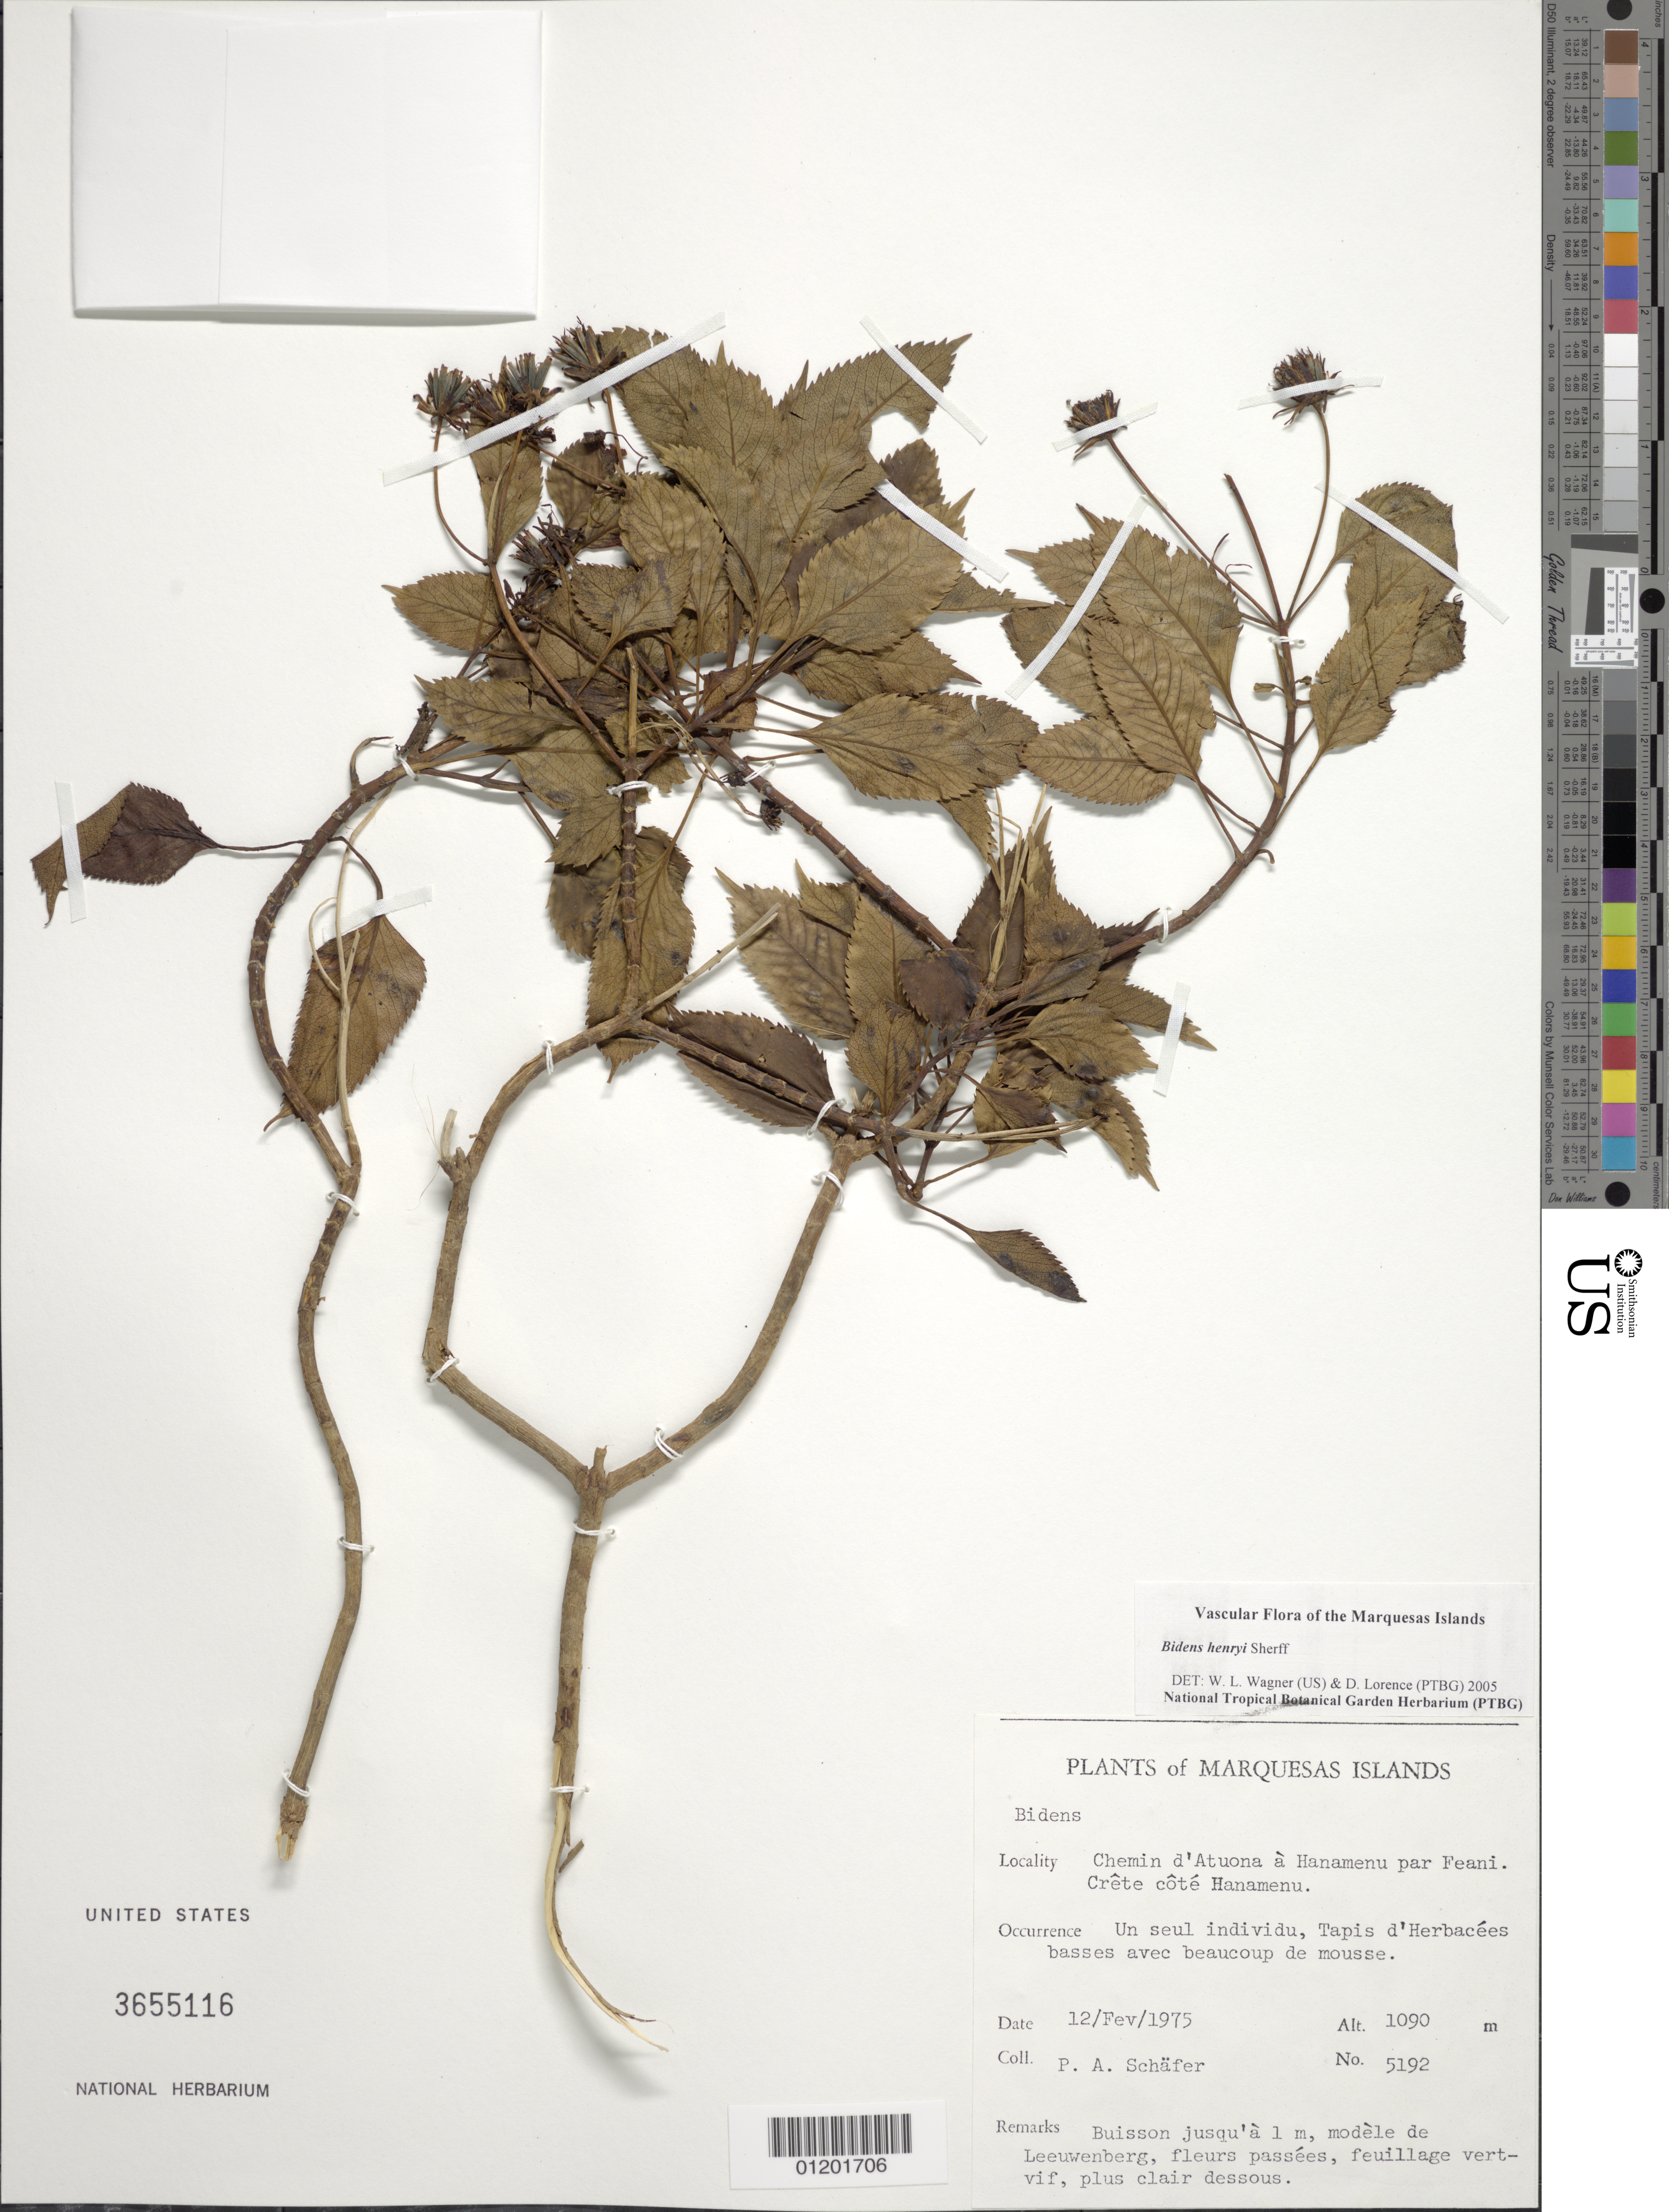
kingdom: Plantae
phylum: Tracheophyta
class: Magnoliopsida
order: Asterales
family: Asteraceae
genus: Bidens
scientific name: Bidens henryi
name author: Sherff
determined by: Wagner, W. L., (BOT), Smithsonian Institution - National Museum of Natural History (UNITED STATES)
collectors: P. A. Schäfer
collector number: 5192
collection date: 1975-02-12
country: French Polynesia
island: Hiva Oa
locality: Chemin d'Atuona à Hanamenu par Feani, crête Hanamenu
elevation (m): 1090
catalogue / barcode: US 3655116